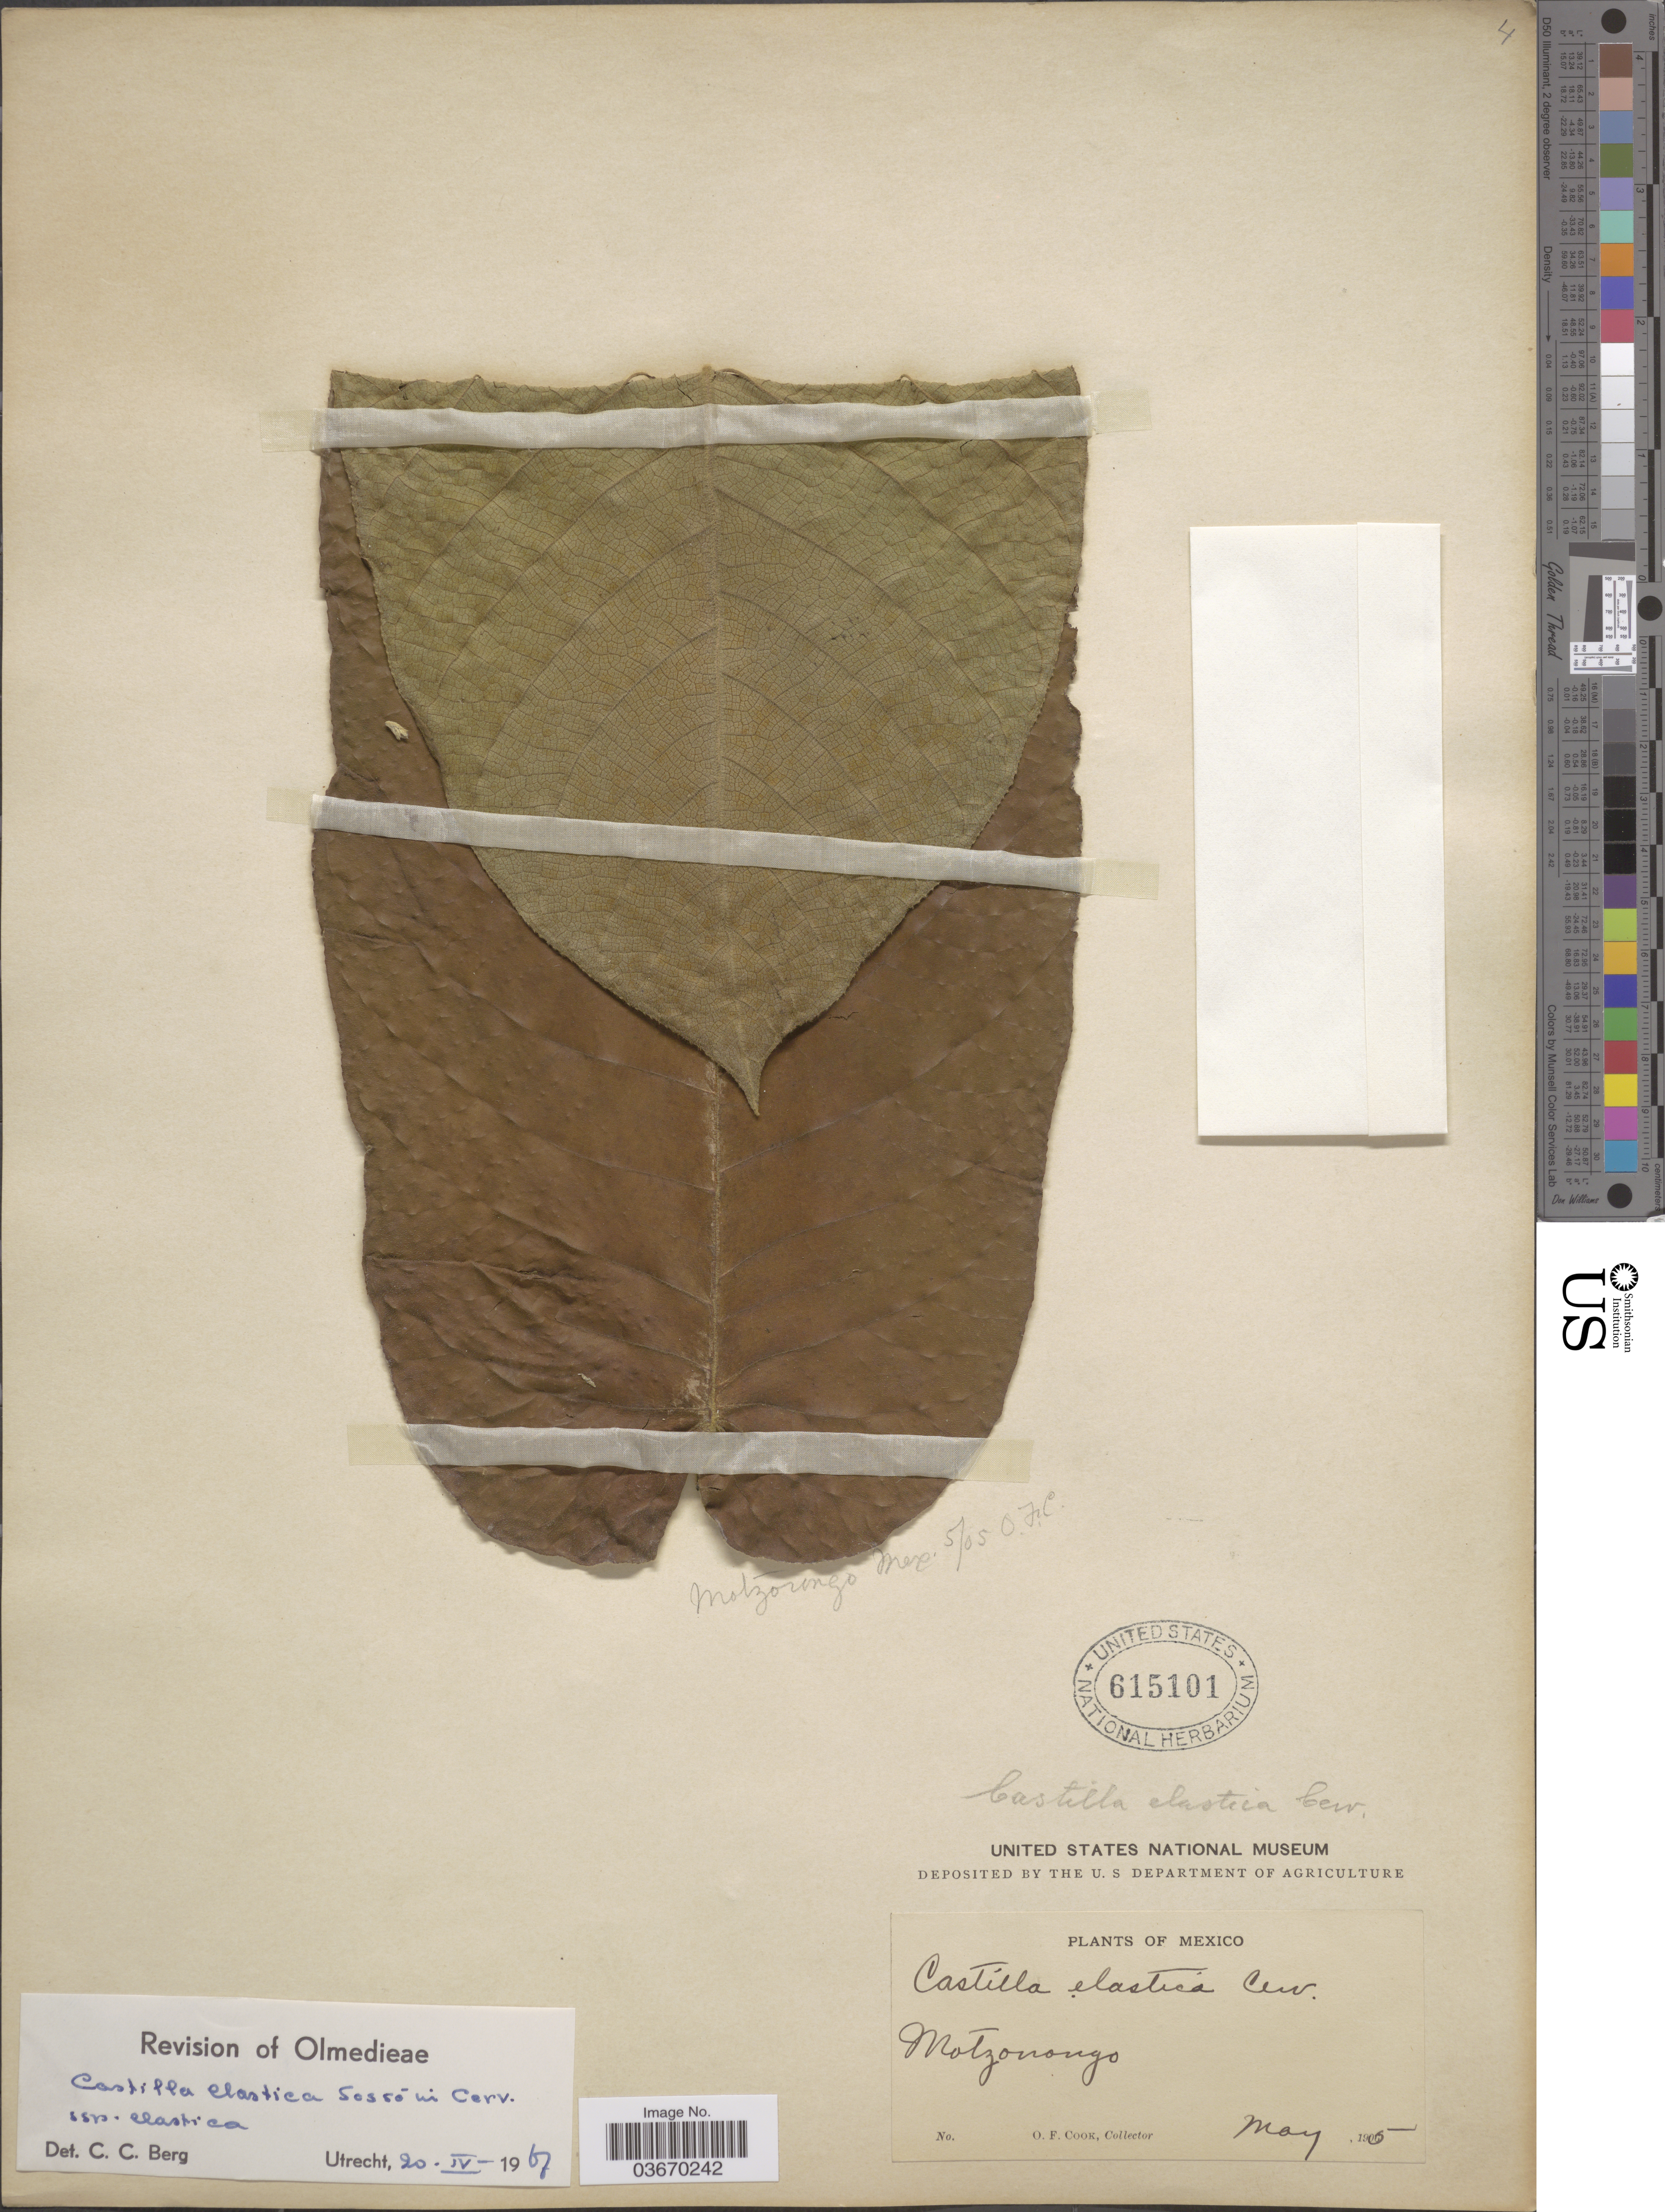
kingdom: Plantae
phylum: Tracheophyta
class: Magnoliopsida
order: Rosales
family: Moraceae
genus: Castilla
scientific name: Castilla elastica subsp. elastica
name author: Sessé ex Cerv.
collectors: O. F. Cook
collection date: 1905-05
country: Mexico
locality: Motzonongo.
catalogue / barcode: US 615101